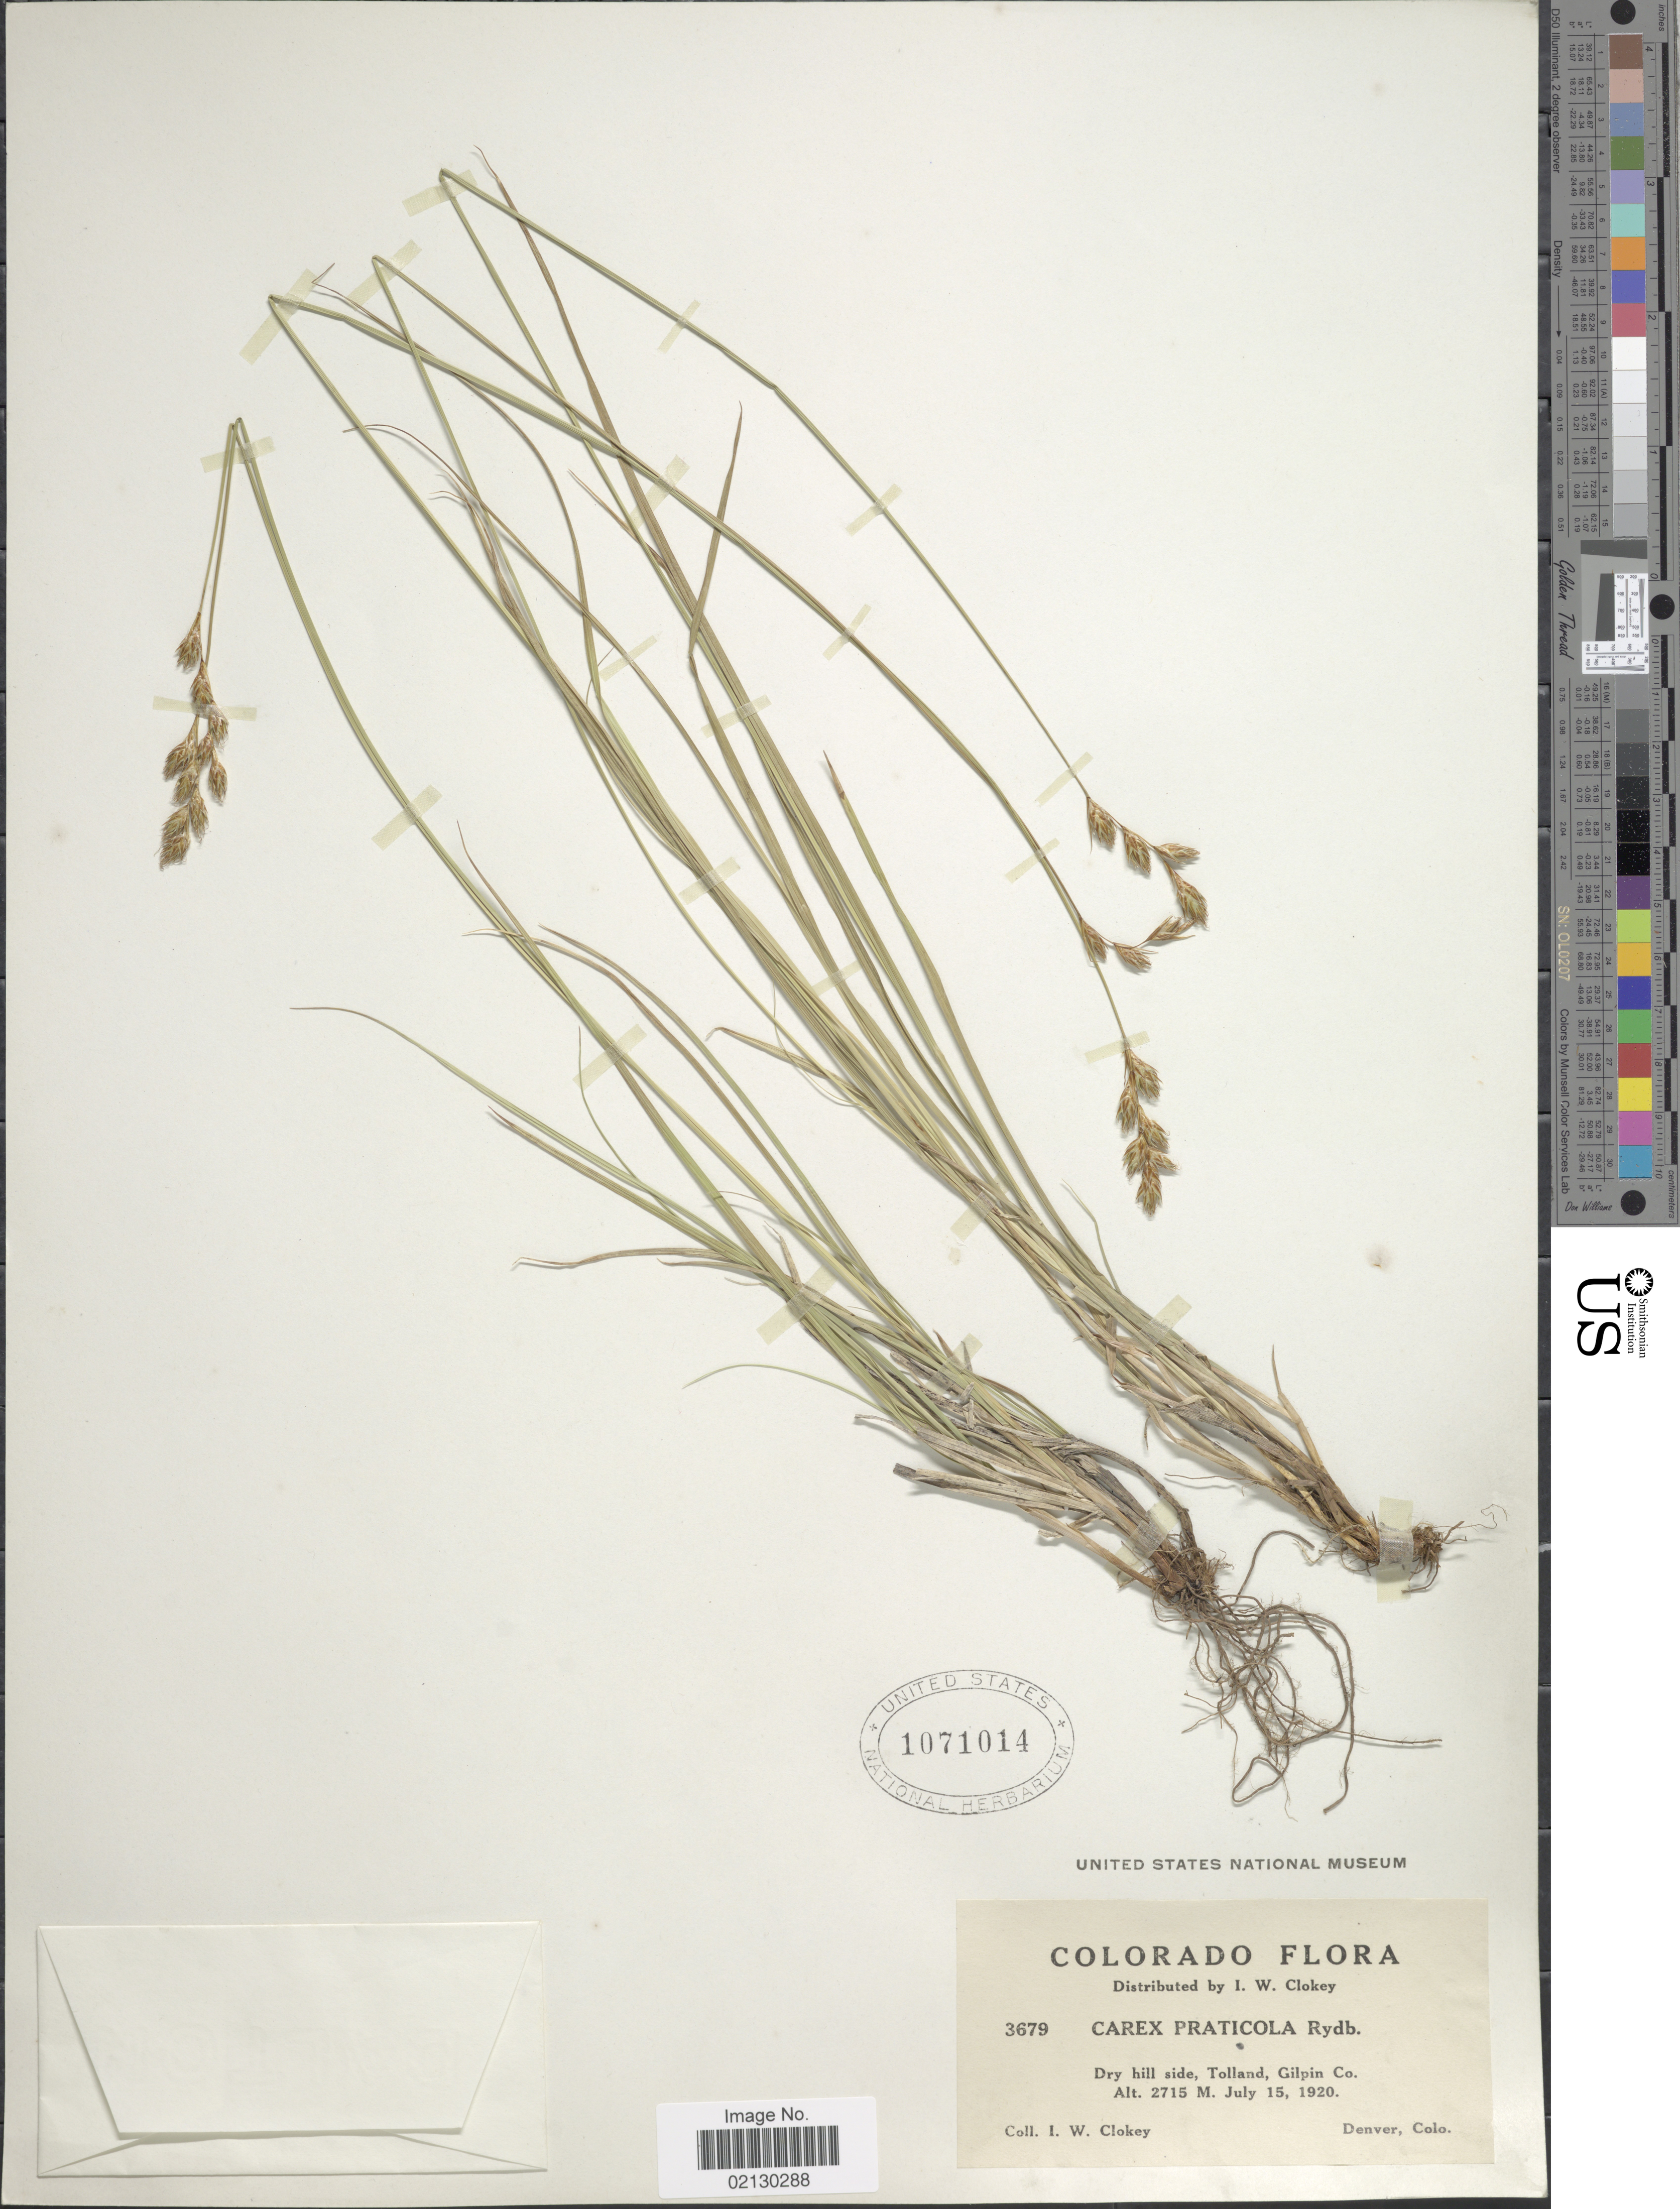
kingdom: Plantae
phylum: Tracheophyta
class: Liliopsida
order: Poales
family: Cyperaceae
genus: Carex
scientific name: Carex praticola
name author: Rydb.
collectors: I. W. Clokey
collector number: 3679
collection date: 1920-07-15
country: United States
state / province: Colorado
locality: Tolland, Gilpin Co.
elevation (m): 2715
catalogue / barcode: US 1071014